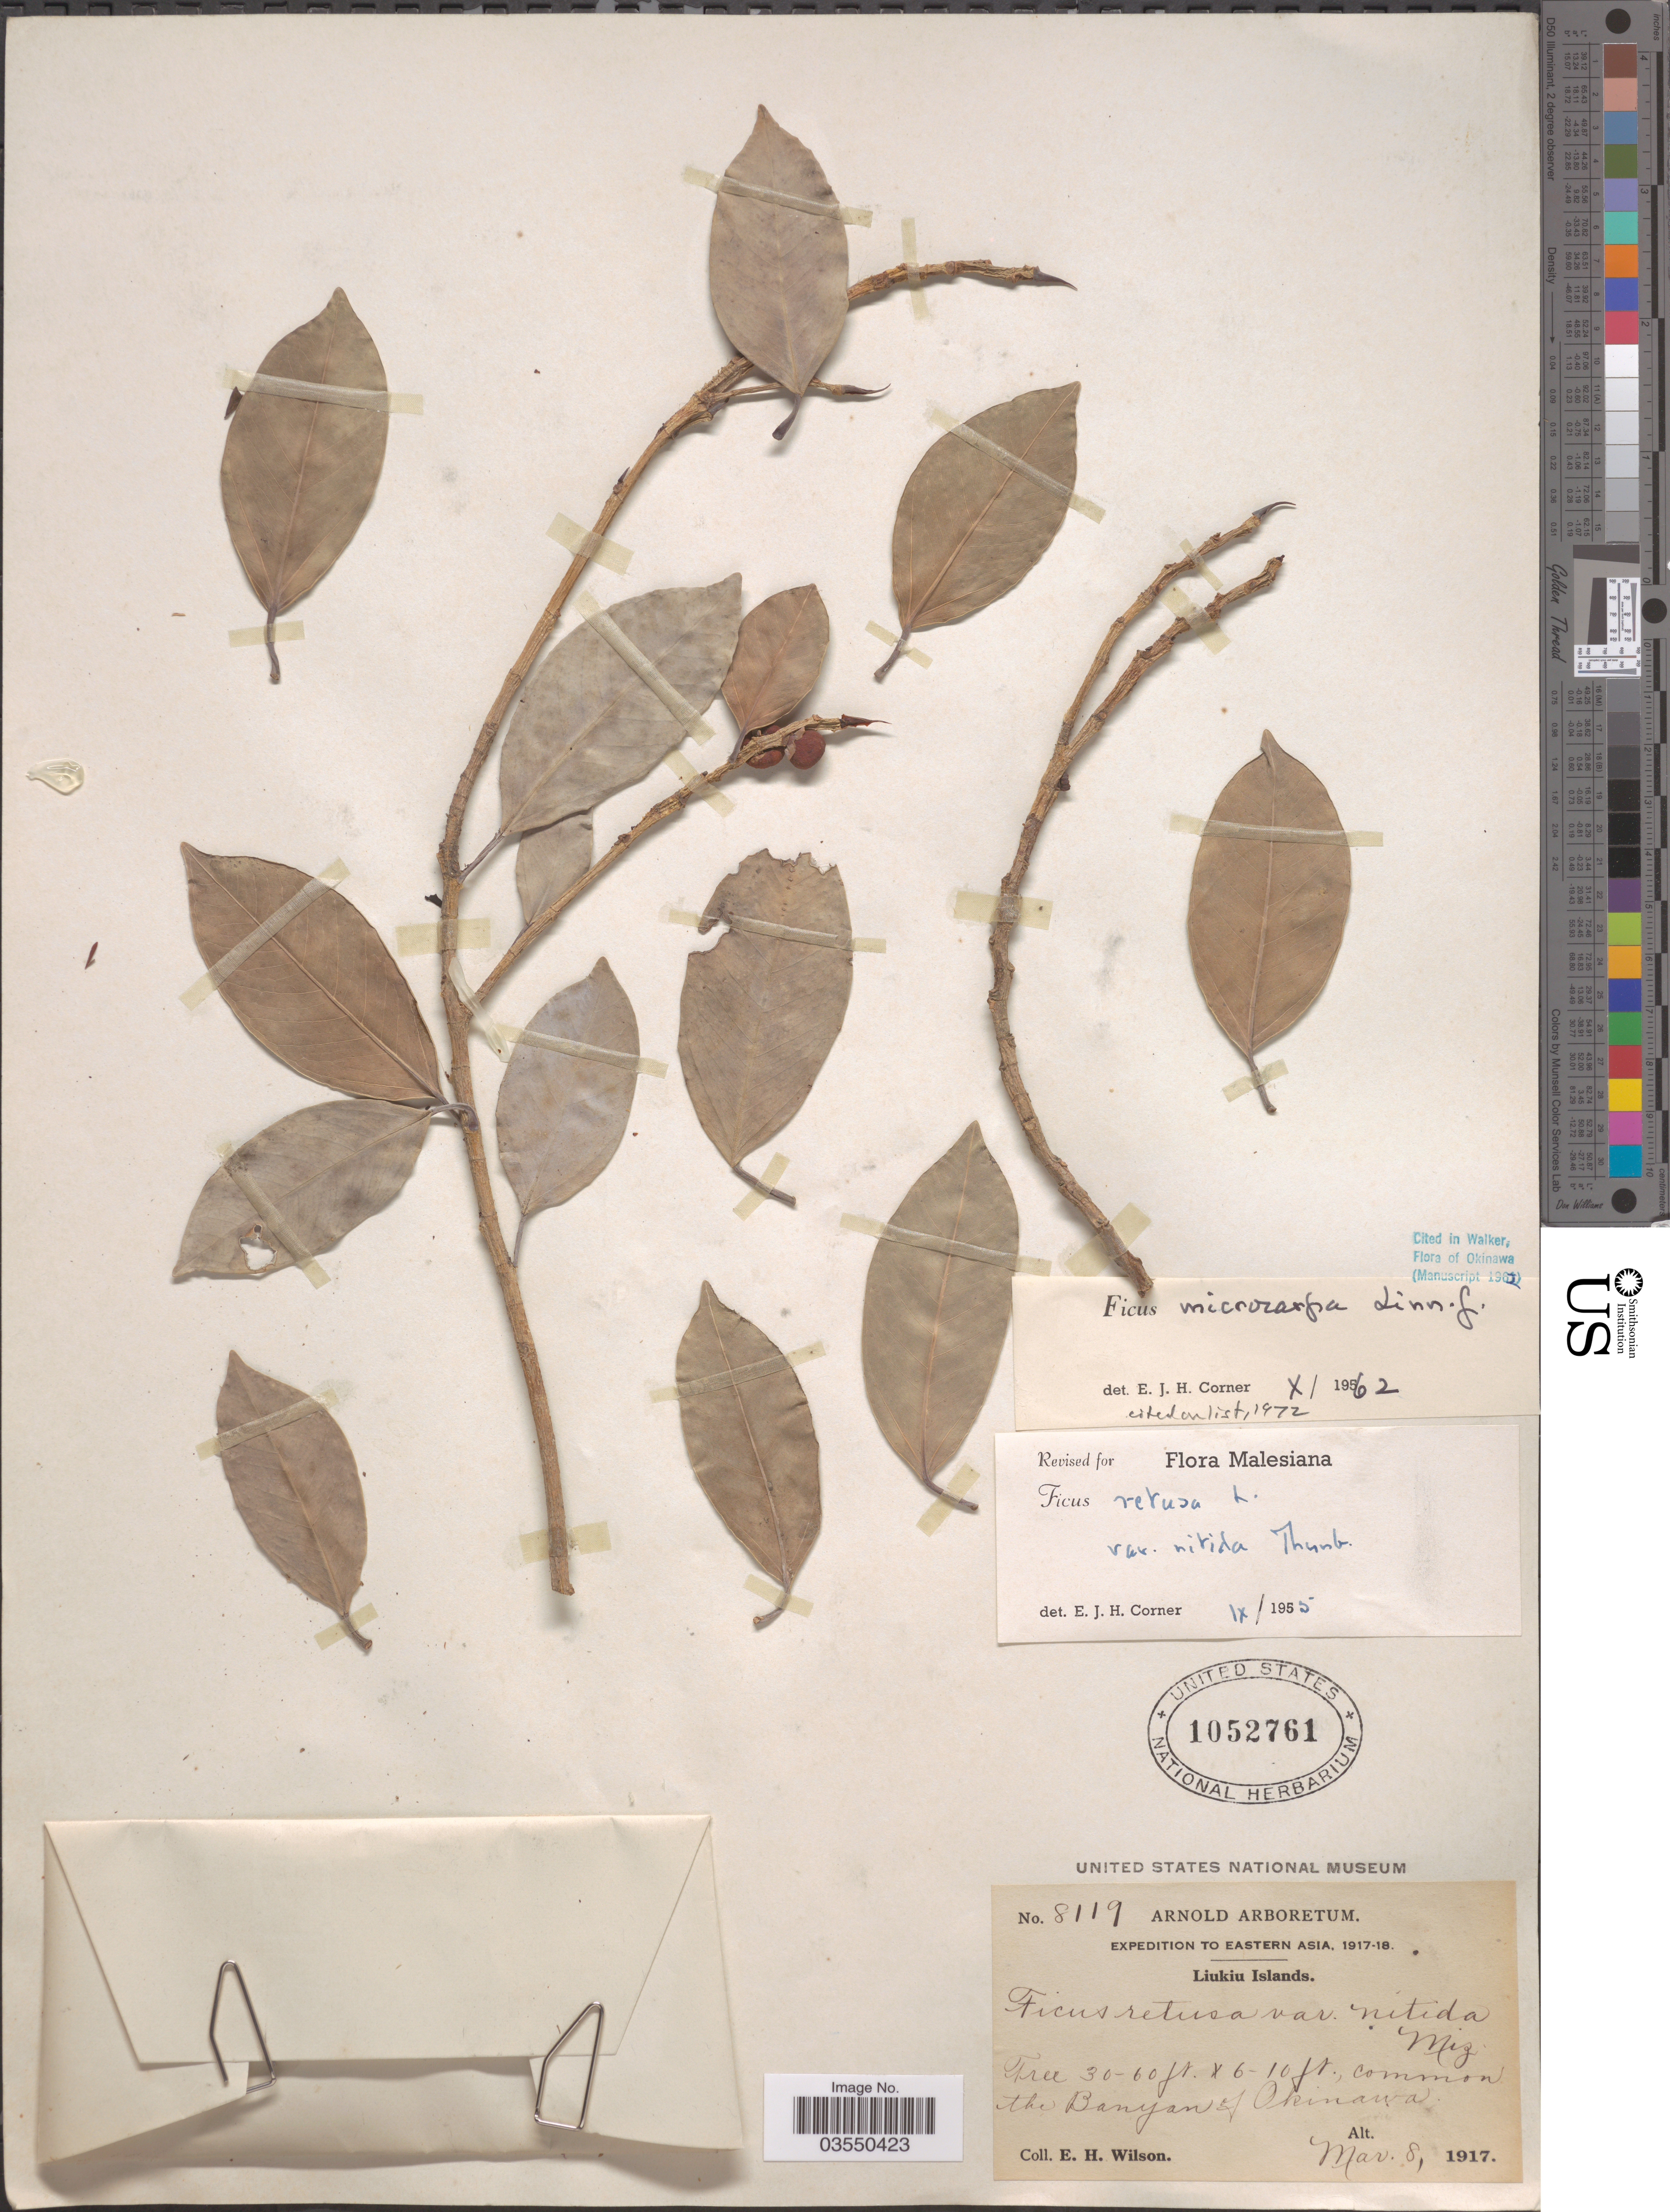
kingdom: Plantae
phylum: Tracheophyta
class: Magnoliopsida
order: Rosales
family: Moraceae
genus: Ficus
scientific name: Ficus microcarpa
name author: L. f.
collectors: E. Wilson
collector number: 8119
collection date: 1917-03-08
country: Japan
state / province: Okinawa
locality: Eastern Asia. Liukiu Islands. The Banyan of Okinawa.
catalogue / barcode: US 1052761